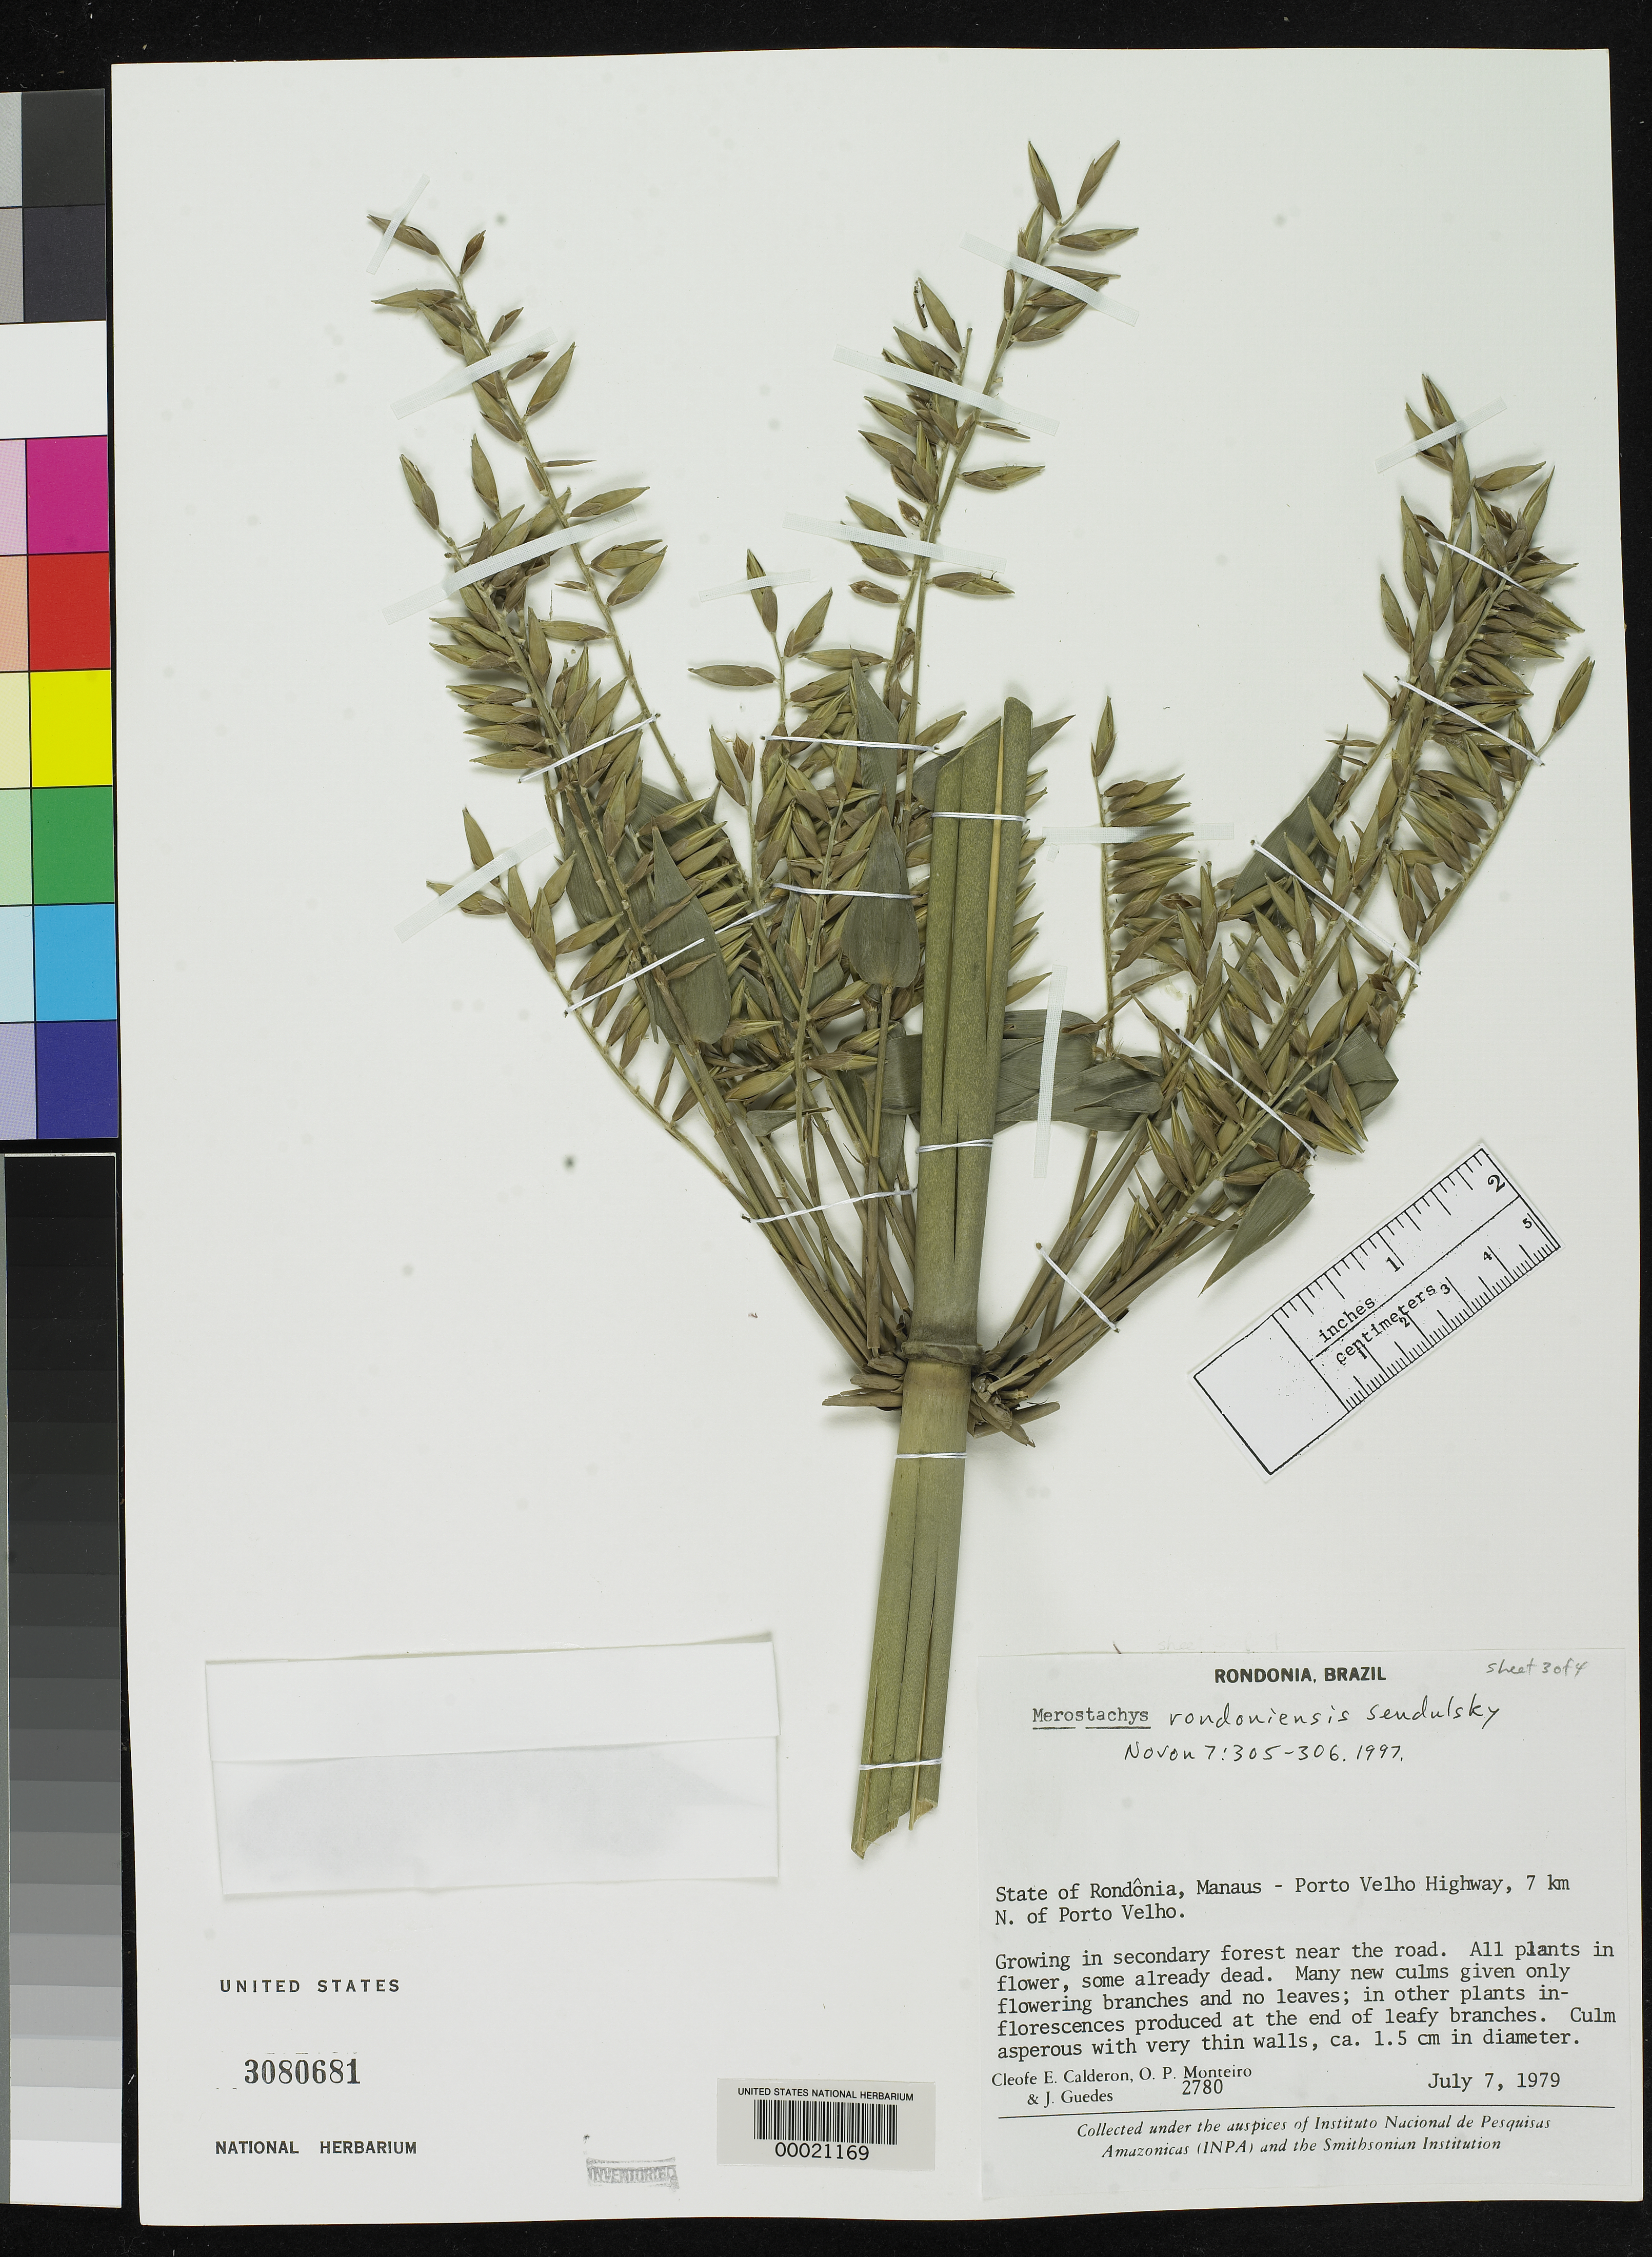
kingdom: Plantae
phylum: Tracheophyta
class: Liliopsida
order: Poales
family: Poaceae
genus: Merostachys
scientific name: Merostachys rondoniensis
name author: Send.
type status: Isotype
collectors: C. E. Calderón, O. P. Monteiro & J. Guedes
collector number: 2780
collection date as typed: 07 Jul 1979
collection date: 1979-07-07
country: Brazil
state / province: Rondônia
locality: State of Rondônia, Manaus - Porto Velho Highway, 7 km N. of Porto Velho.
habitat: Growing in secondary forest near road.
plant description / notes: Holotype at MO.; Isotype mounted on 4 sheets.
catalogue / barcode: US 3080681